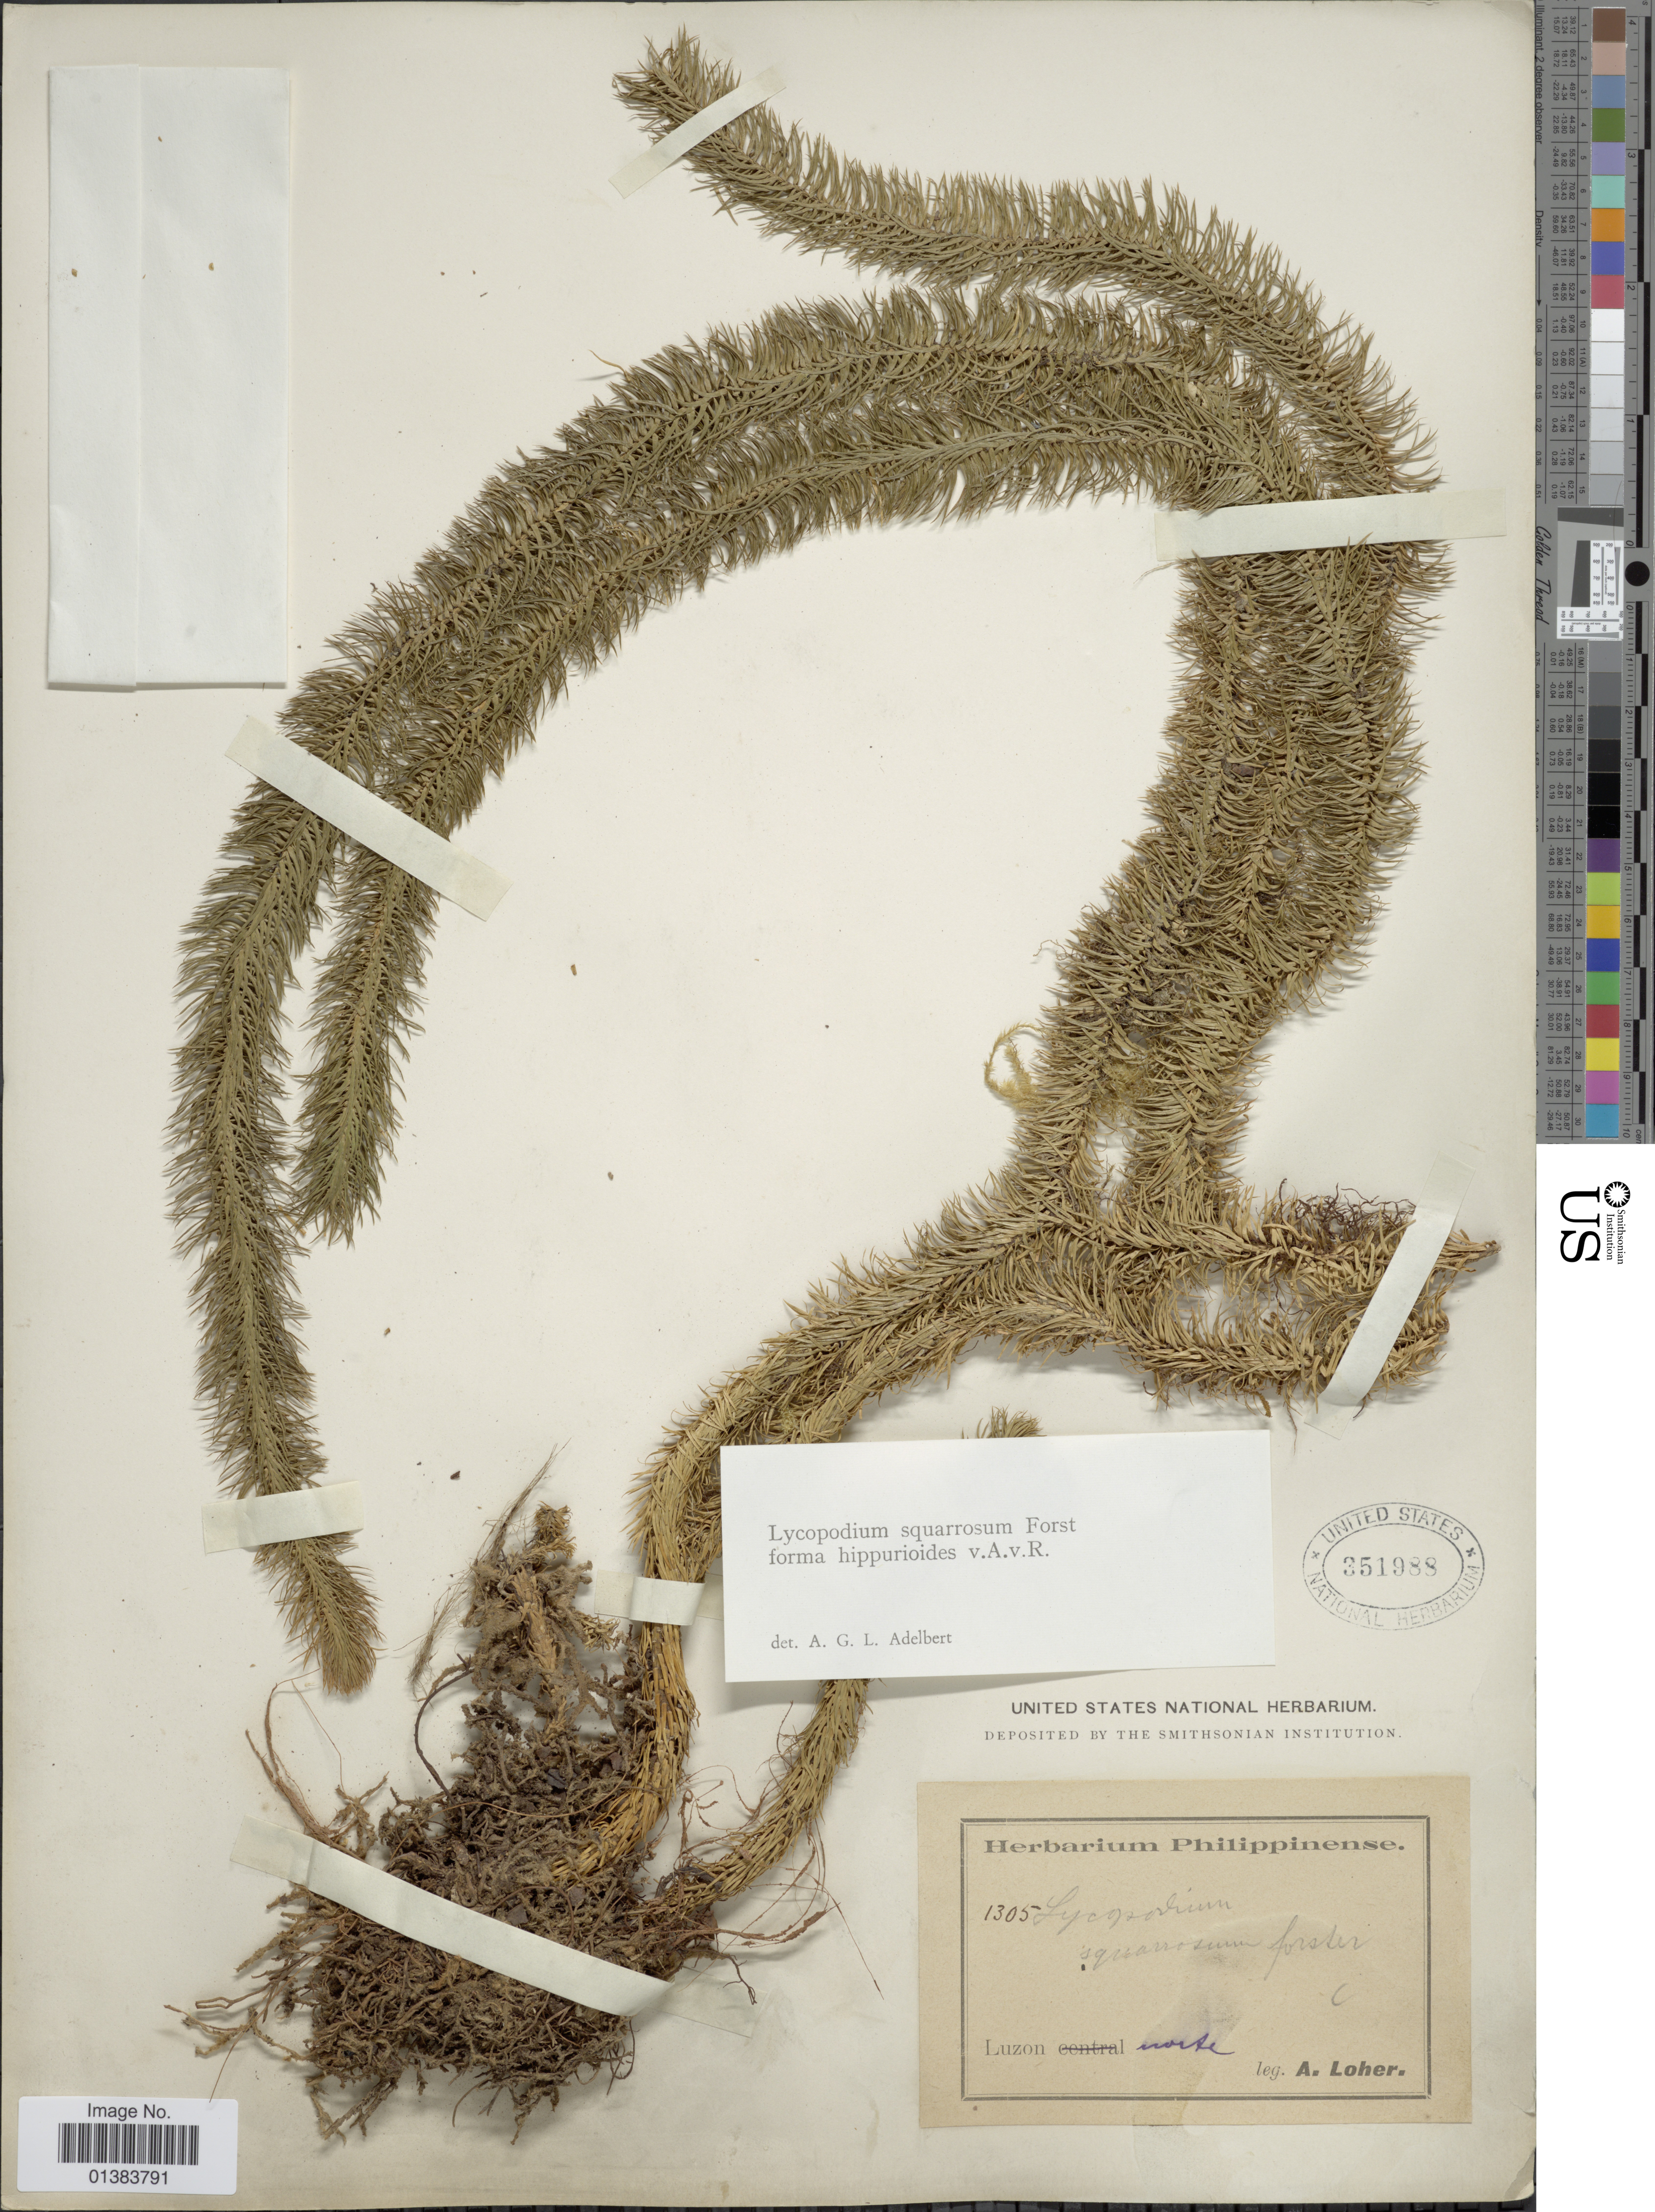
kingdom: Plantae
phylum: Tracheophyta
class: Lycopodiopsida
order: Lycopodiales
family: Lycopodiaceae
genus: Phlegmariurus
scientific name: Phlegmariurus squarrosus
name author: (G. Forst.) Á. Löve & D. Löve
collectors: A. Loher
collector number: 1305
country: Philippines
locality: Luzon norte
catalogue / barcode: US 351988